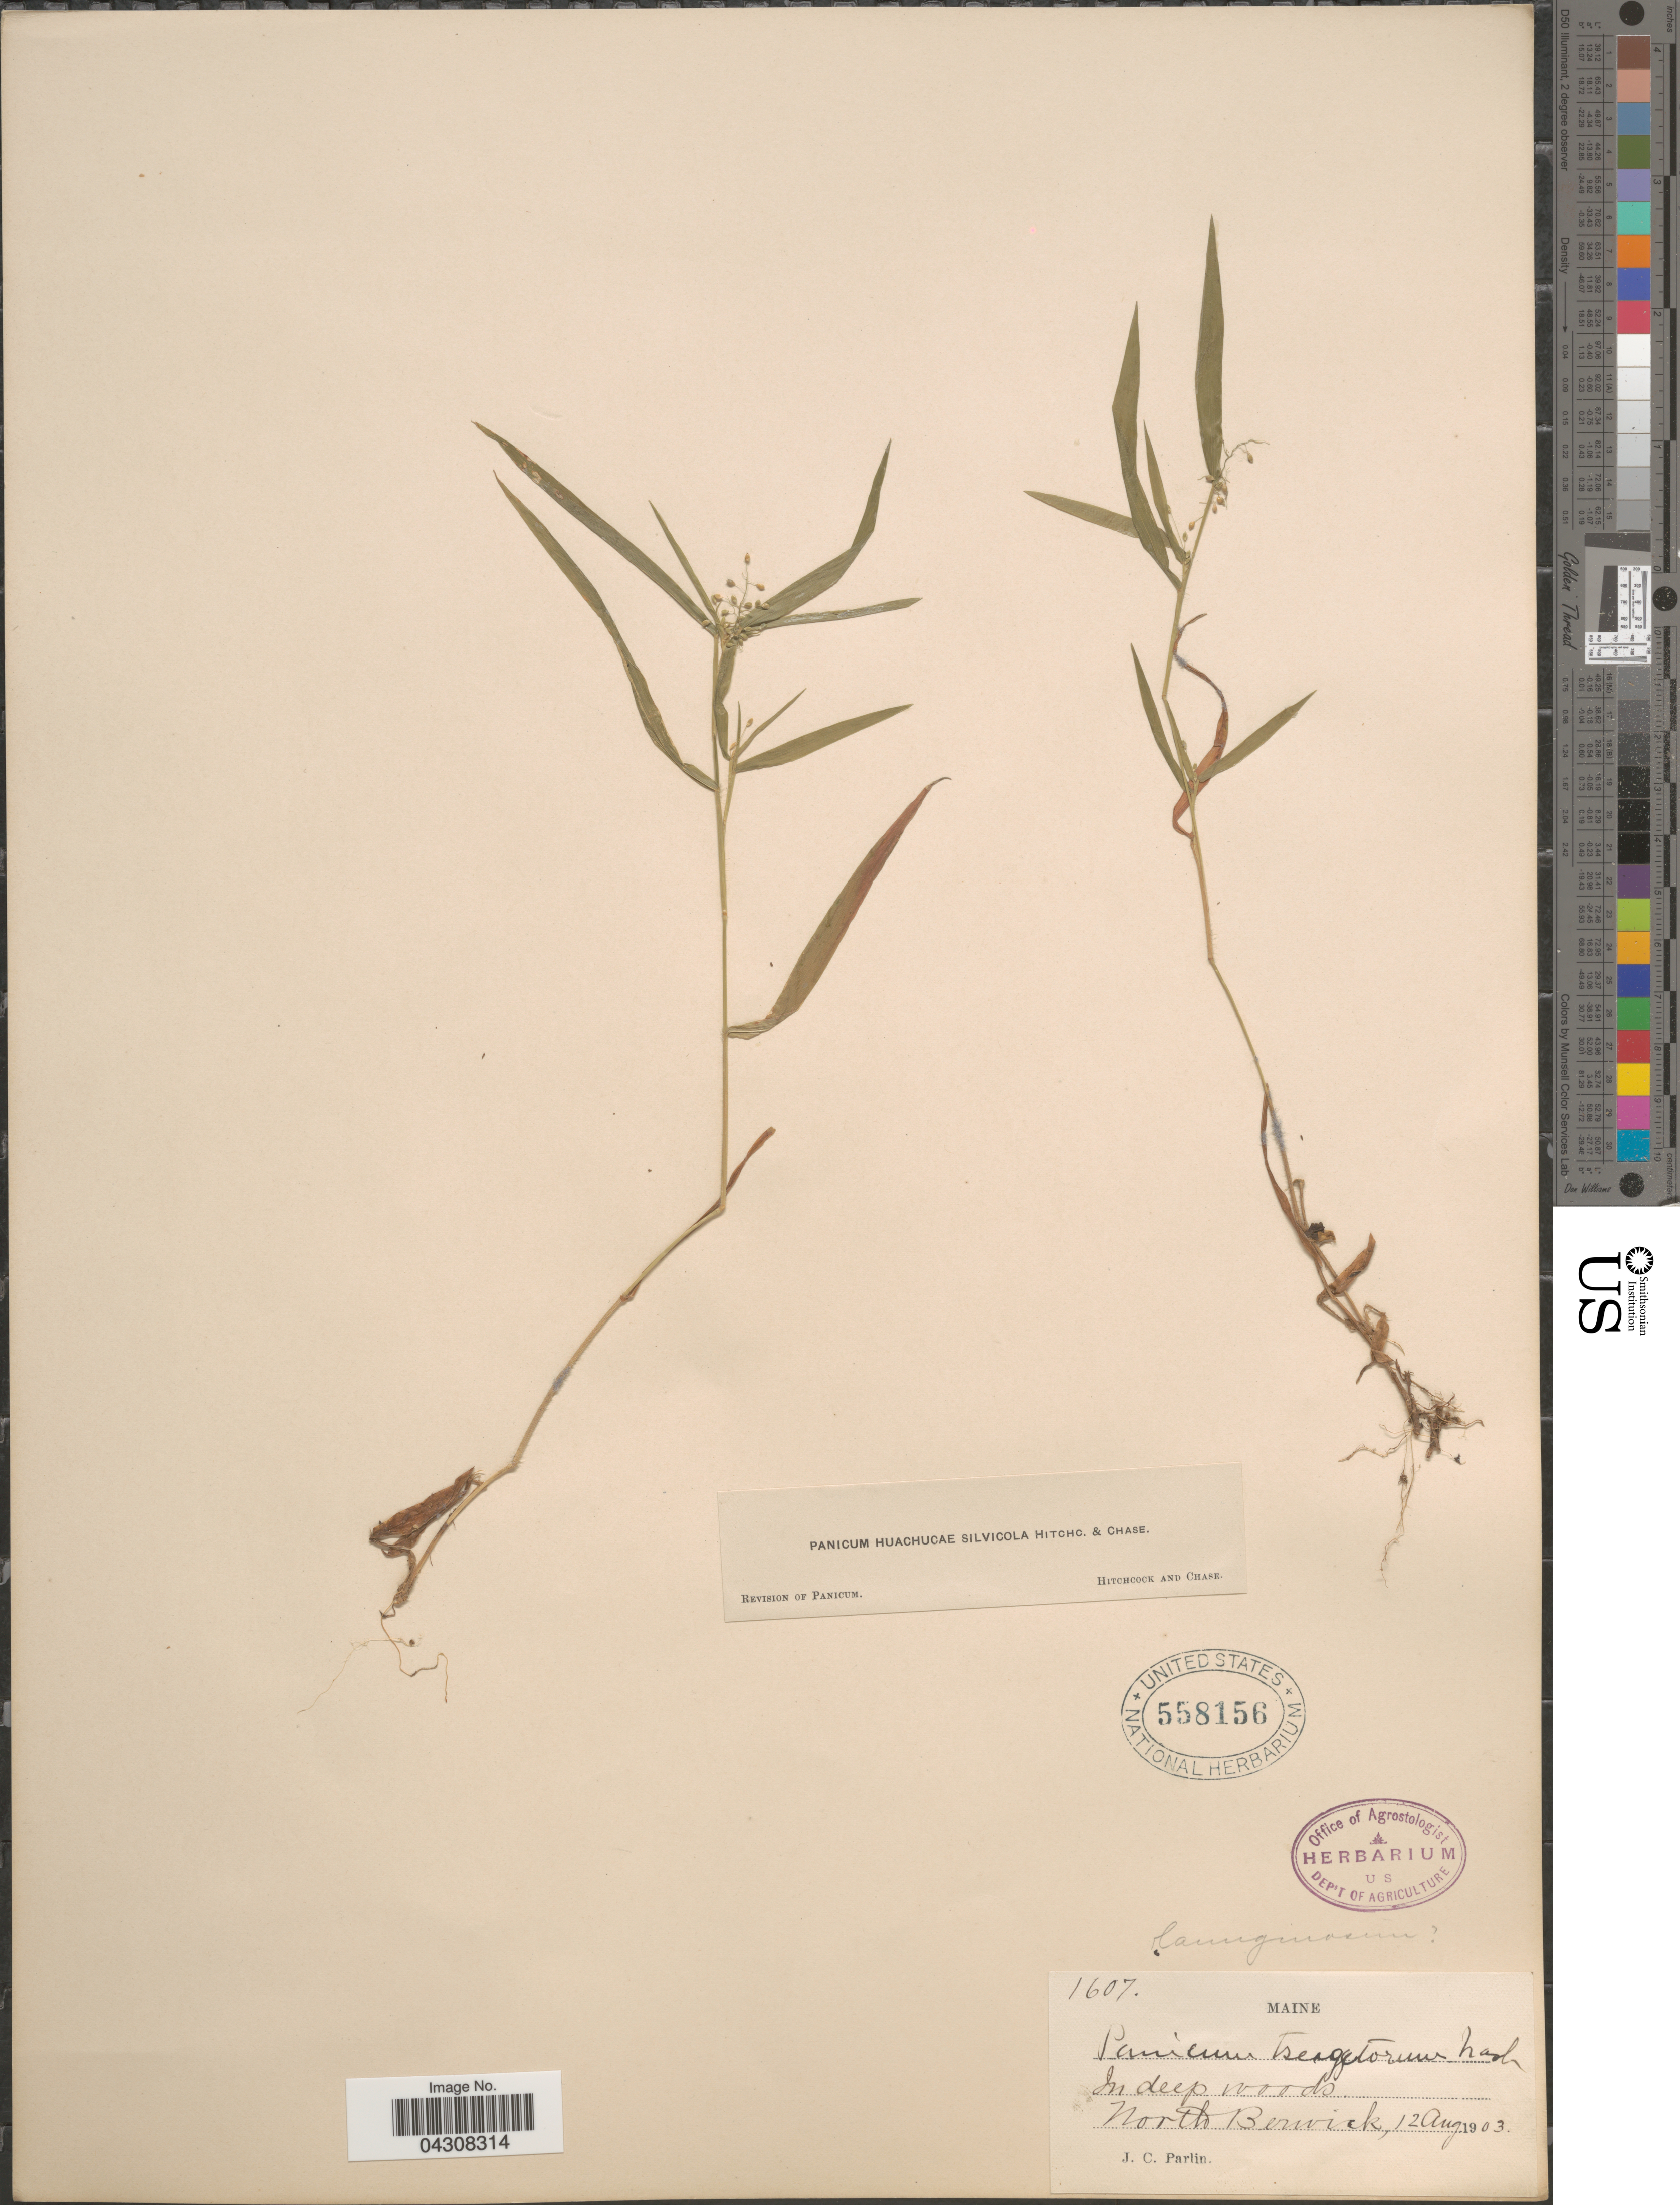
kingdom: Plantae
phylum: Tracheophyta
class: Liliopsida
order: Poales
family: Poaceae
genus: Dichanthelium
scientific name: Dichanthelium acuminatum var. acuminatum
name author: (Sw.) Gould & C.A. Clark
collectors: J. Parlin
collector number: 1607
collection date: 1903-08-12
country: United States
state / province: Maine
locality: In deep woods. North Berwick.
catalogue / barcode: US 558156